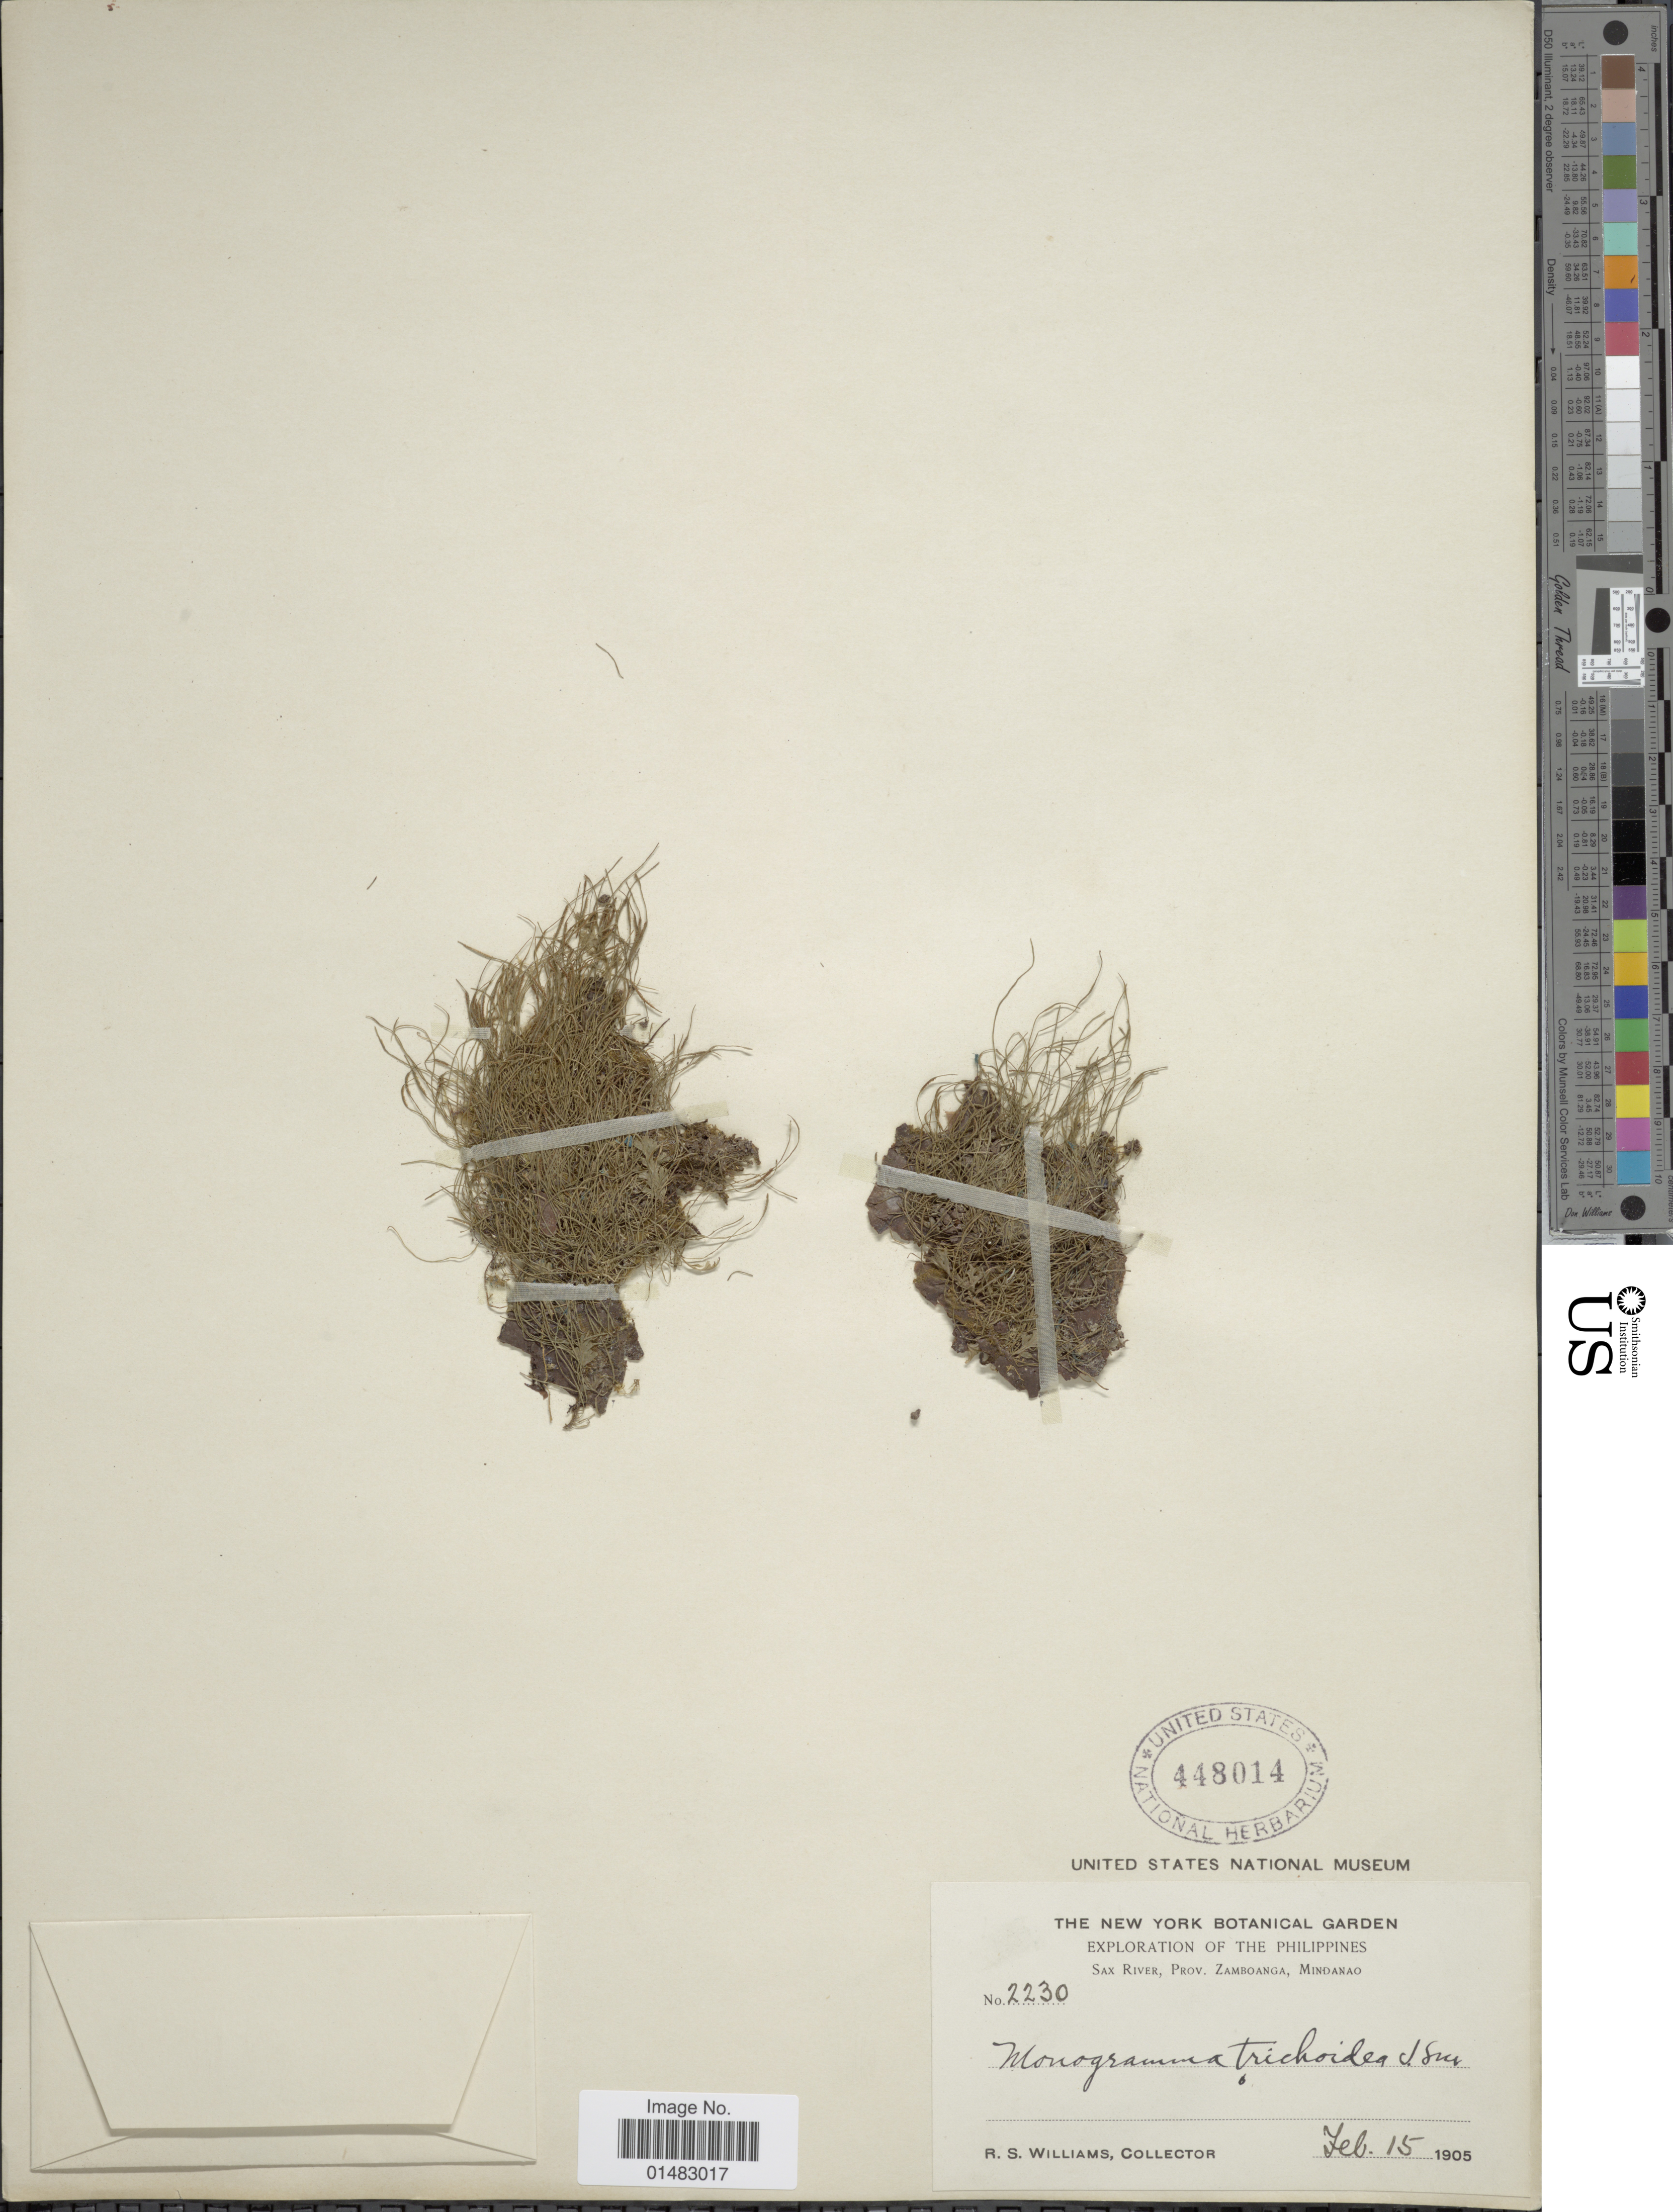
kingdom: Plantae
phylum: Tracheophyta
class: Polypodiopsida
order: Polypodiales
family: Pteridaceae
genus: Monogramma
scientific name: Monogramma trichoidea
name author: (Fée) Hook. & Baker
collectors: R. S. Williams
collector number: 2203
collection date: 1905-02-15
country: Philippines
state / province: Zamboanga Peninsula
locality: Sax River, Zamboanga, Mindanao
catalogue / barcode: US 448014